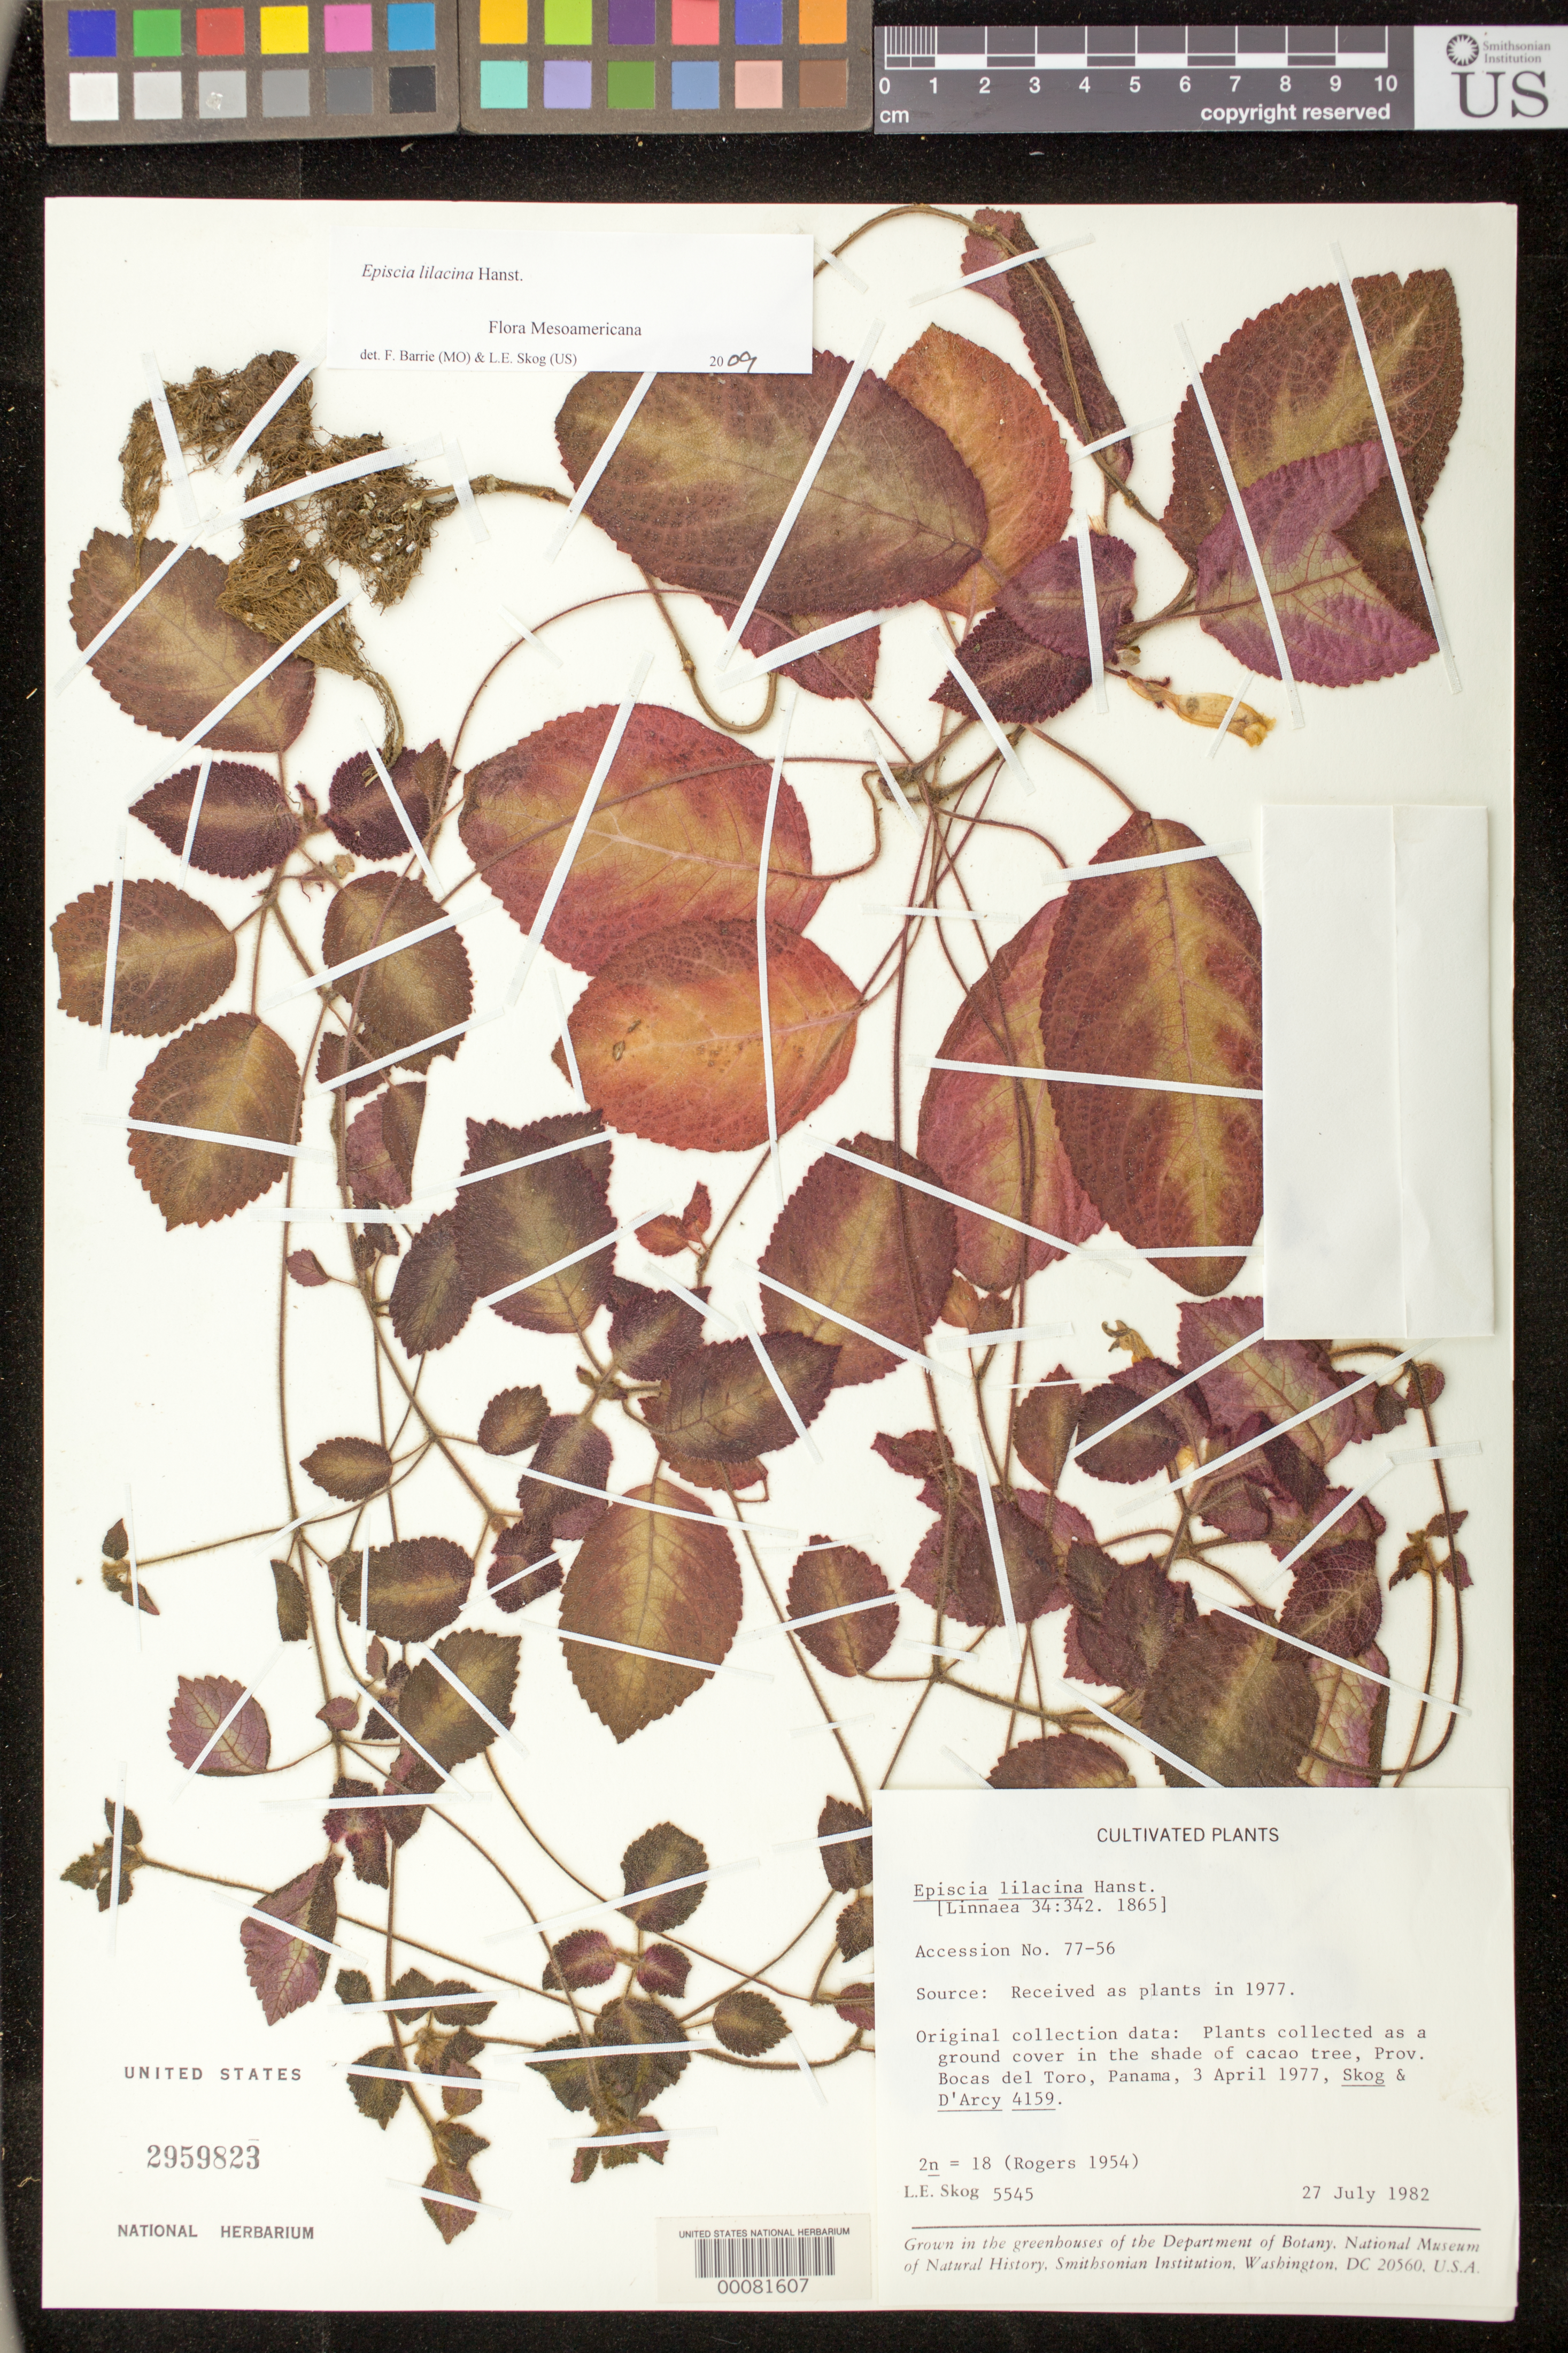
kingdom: Plantae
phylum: Tracheophyta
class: Magnoliopsida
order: Lamiales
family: Gesneriaceae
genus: Episcia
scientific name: Episcia lilacina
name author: Hanst.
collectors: L. E. Skog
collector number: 5545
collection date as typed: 27 Jul 1982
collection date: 1982-07-27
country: Panama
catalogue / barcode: US 2959823